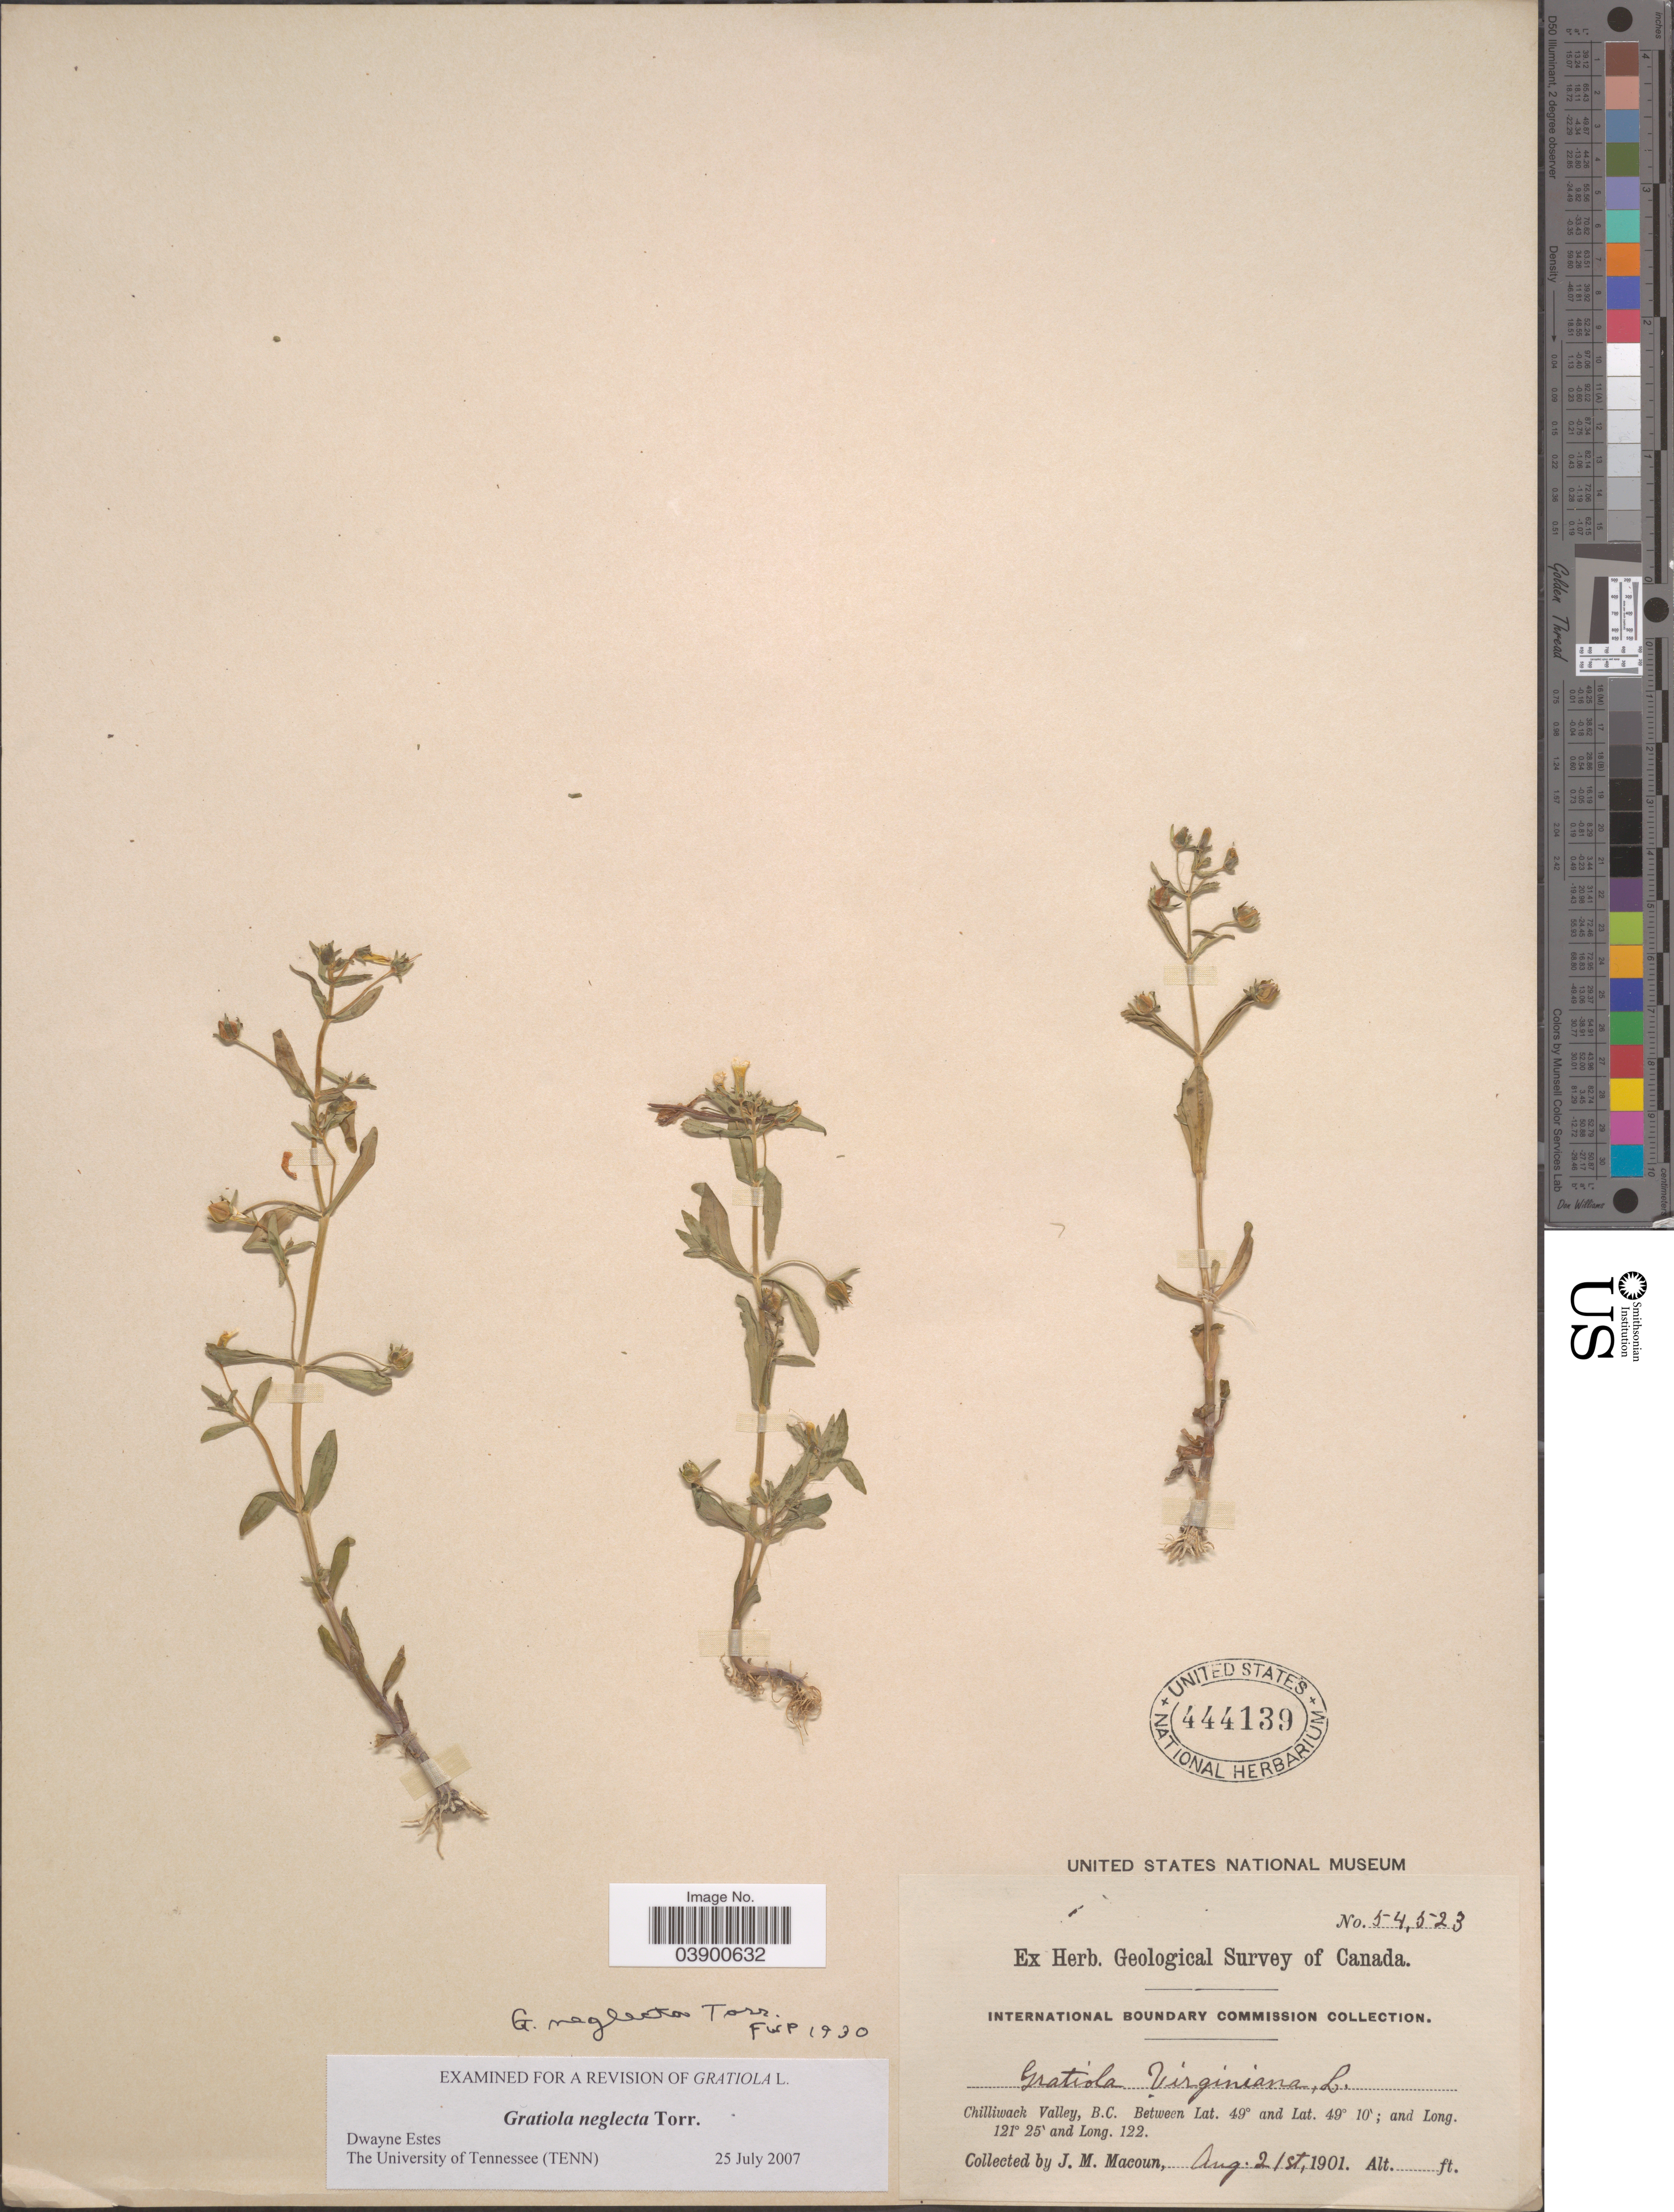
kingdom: Plantae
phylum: Tracheophyta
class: Magnoliopsida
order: Lamiales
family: Plantaginaceae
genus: Gratiola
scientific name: Gratiola neglecta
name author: Torr.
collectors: J. M. Macoun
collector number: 54523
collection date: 1901-08-21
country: Canada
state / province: British Columbia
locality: Chilliwack Valley.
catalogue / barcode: US 444139